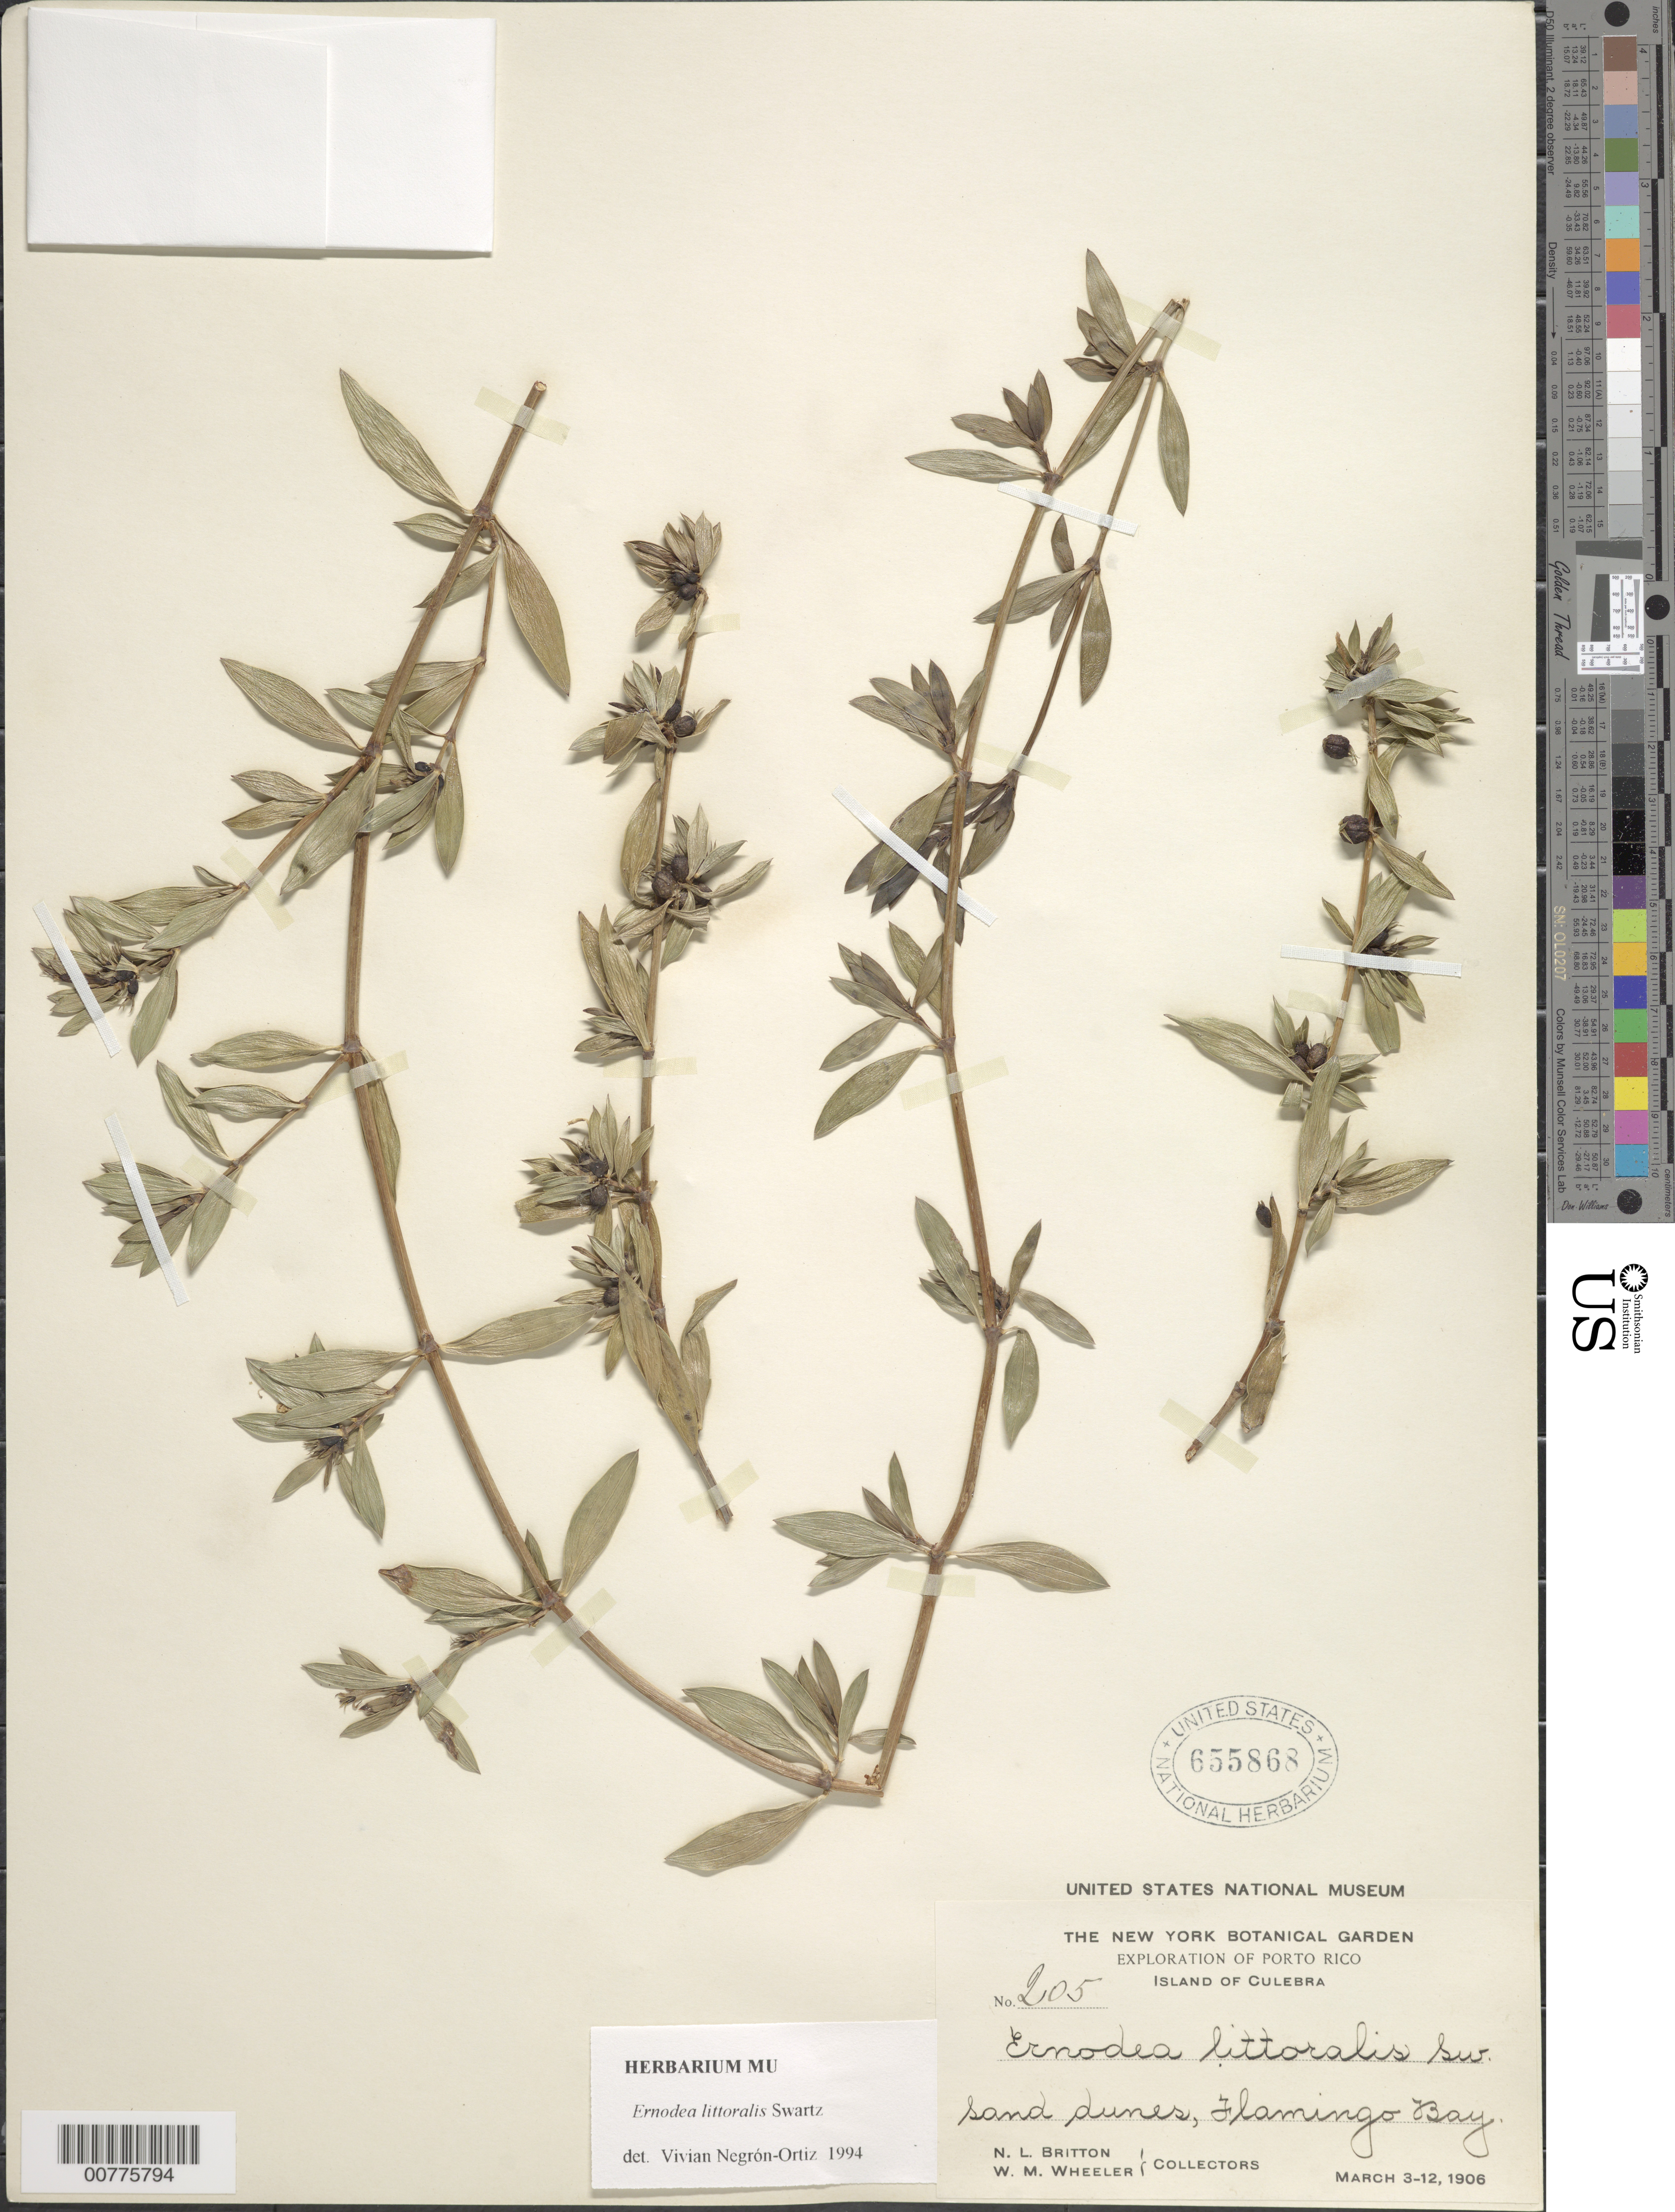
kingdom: Plantae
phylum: Tracheophyta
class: Magnoliopsida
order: Gentianales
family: Rubiaceae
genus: Ernodea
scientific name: Ernodea littoralis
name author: Sw.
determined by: Negrón-Ortiz, V.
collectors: N. Britton & W. Wheeler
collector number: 205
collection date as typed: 03 Mar 1906 to 12 Mar 1906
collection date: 1906-03-03/1906-03-12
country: Puerto Rico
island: Culebra I.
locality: Flamingo Bay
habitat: Sand dunes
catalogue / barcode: US 655868